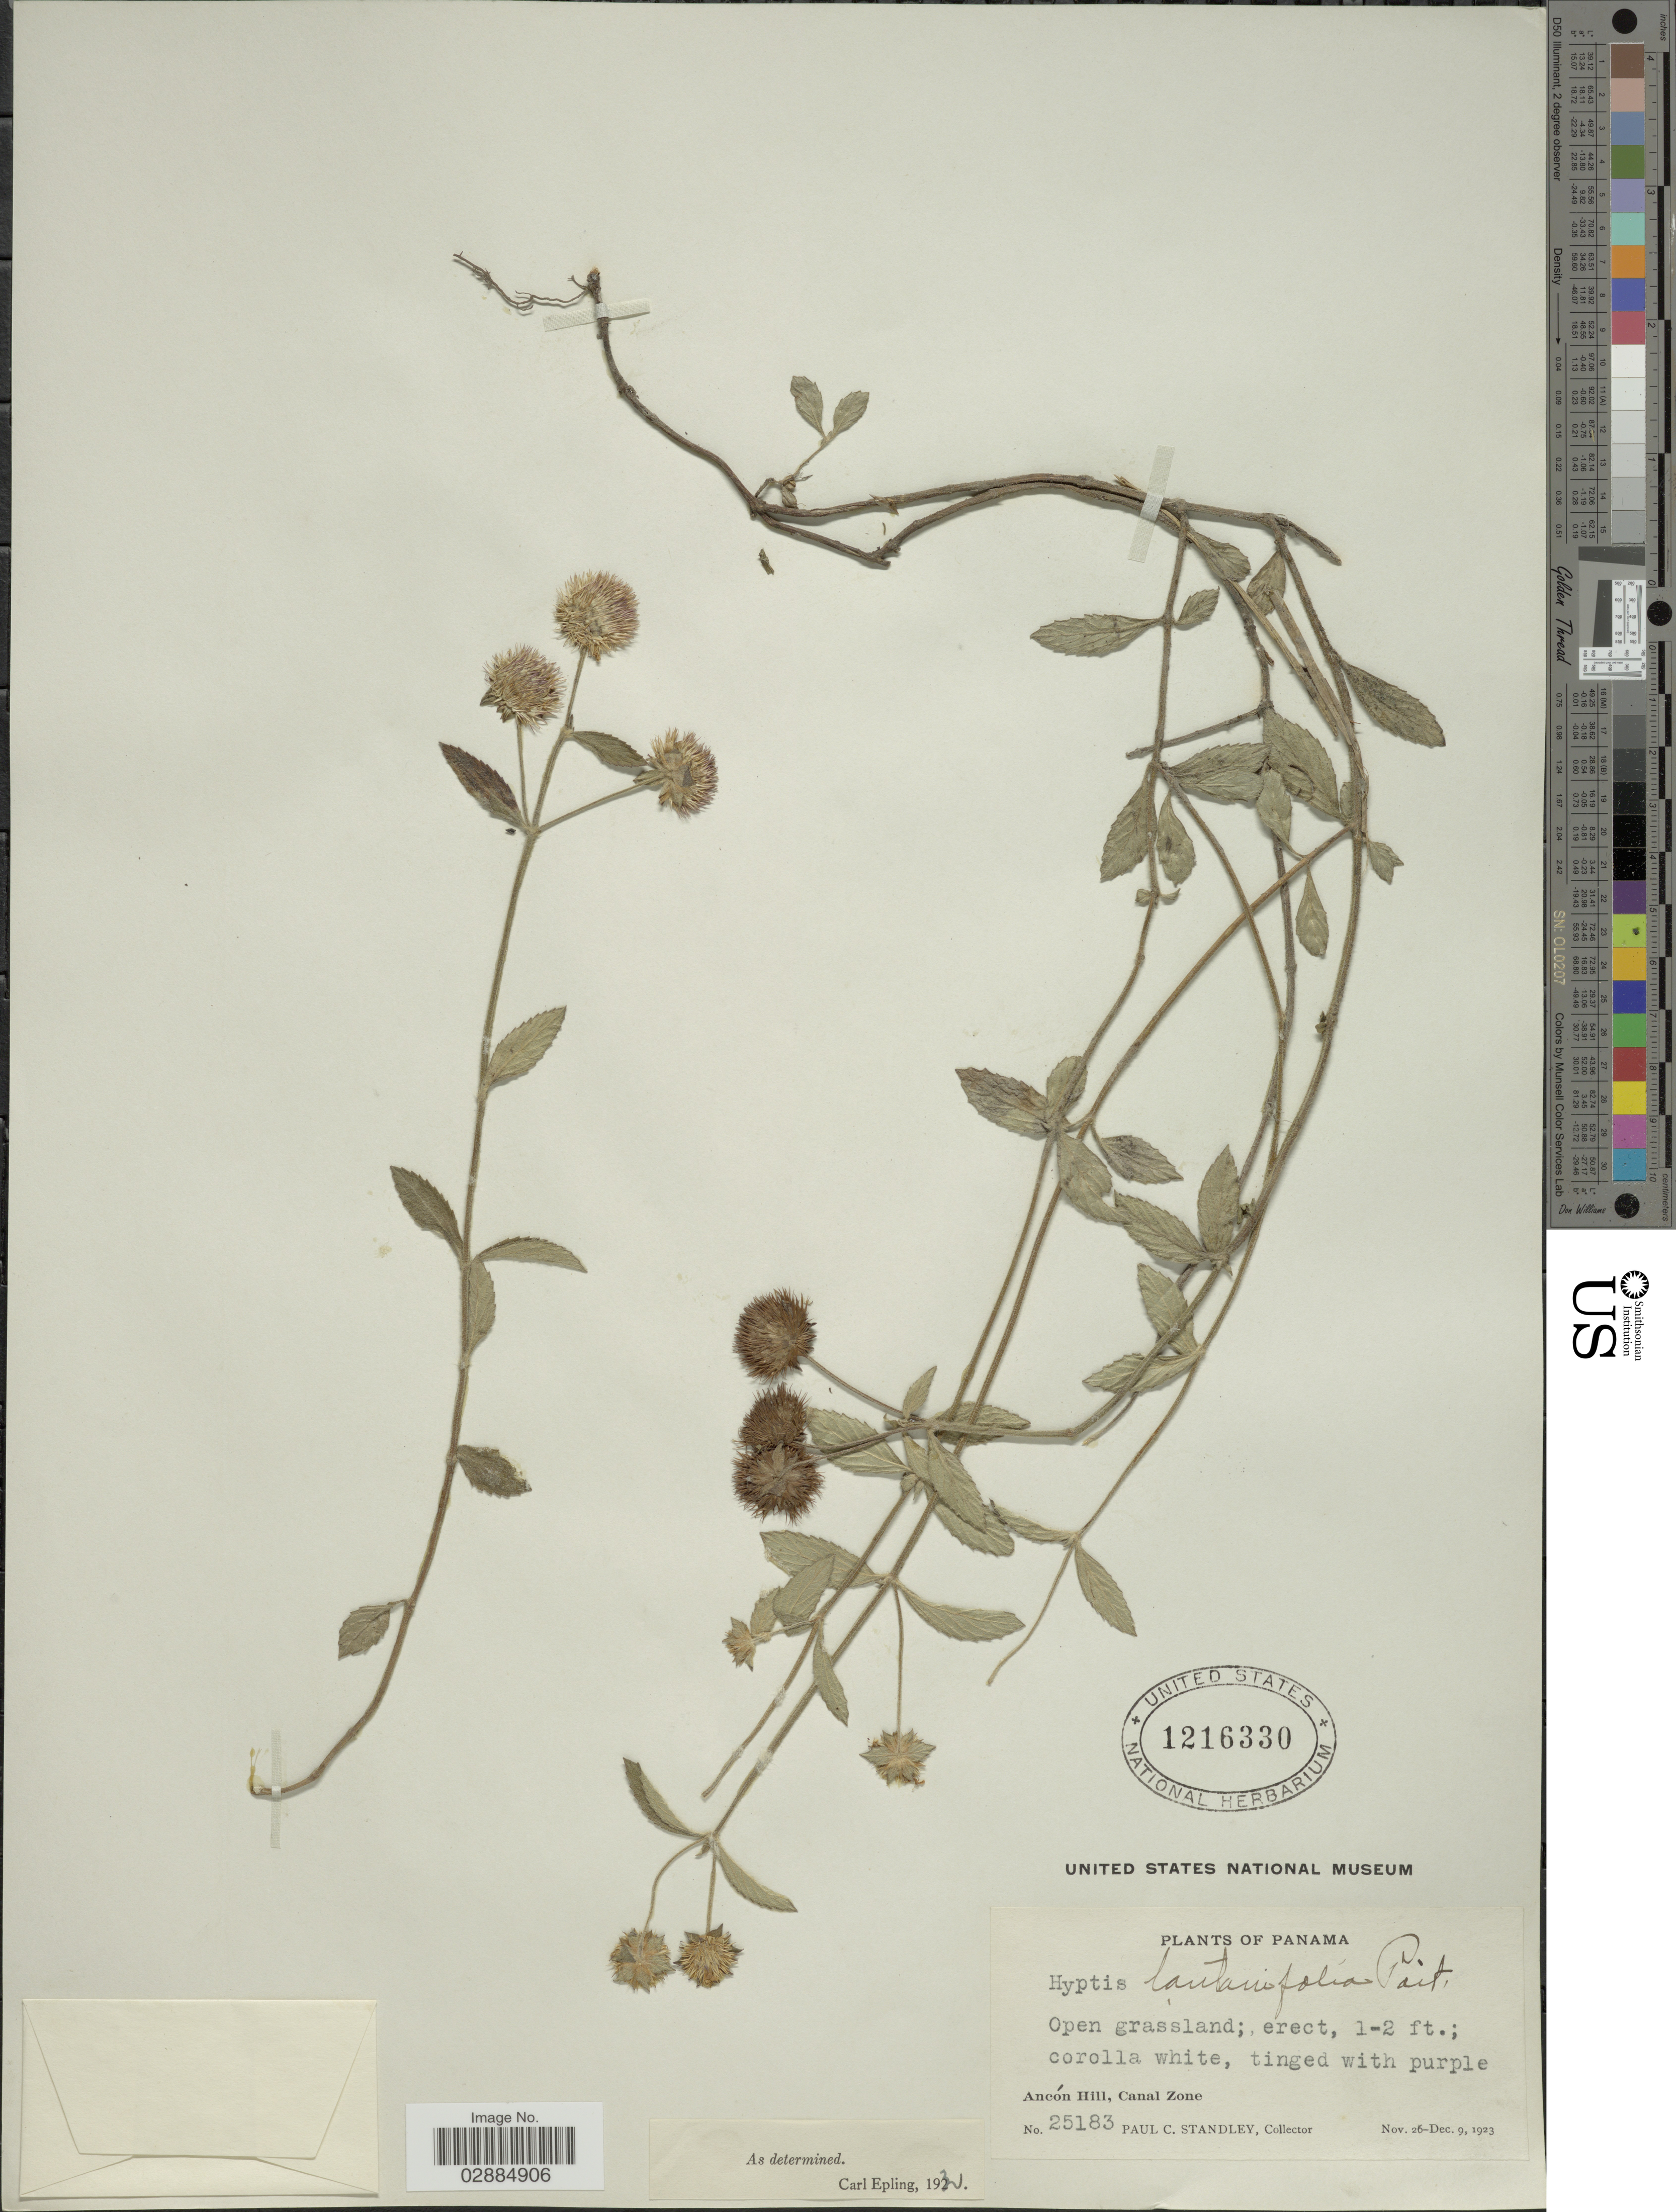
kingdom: Plantae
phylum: Tracheophyta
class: Magnoliopsida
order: Lamiales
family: Lamiaceae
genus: Hyptis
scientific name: Hyptis lantanifolia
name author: Poit.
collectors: P. C. Standley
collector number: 25183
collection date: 1923-11-26/1923-12-09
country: Panama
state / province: Colón / Panamá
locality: Ancón Hill, Canal Zone.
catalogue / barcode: US 1216330